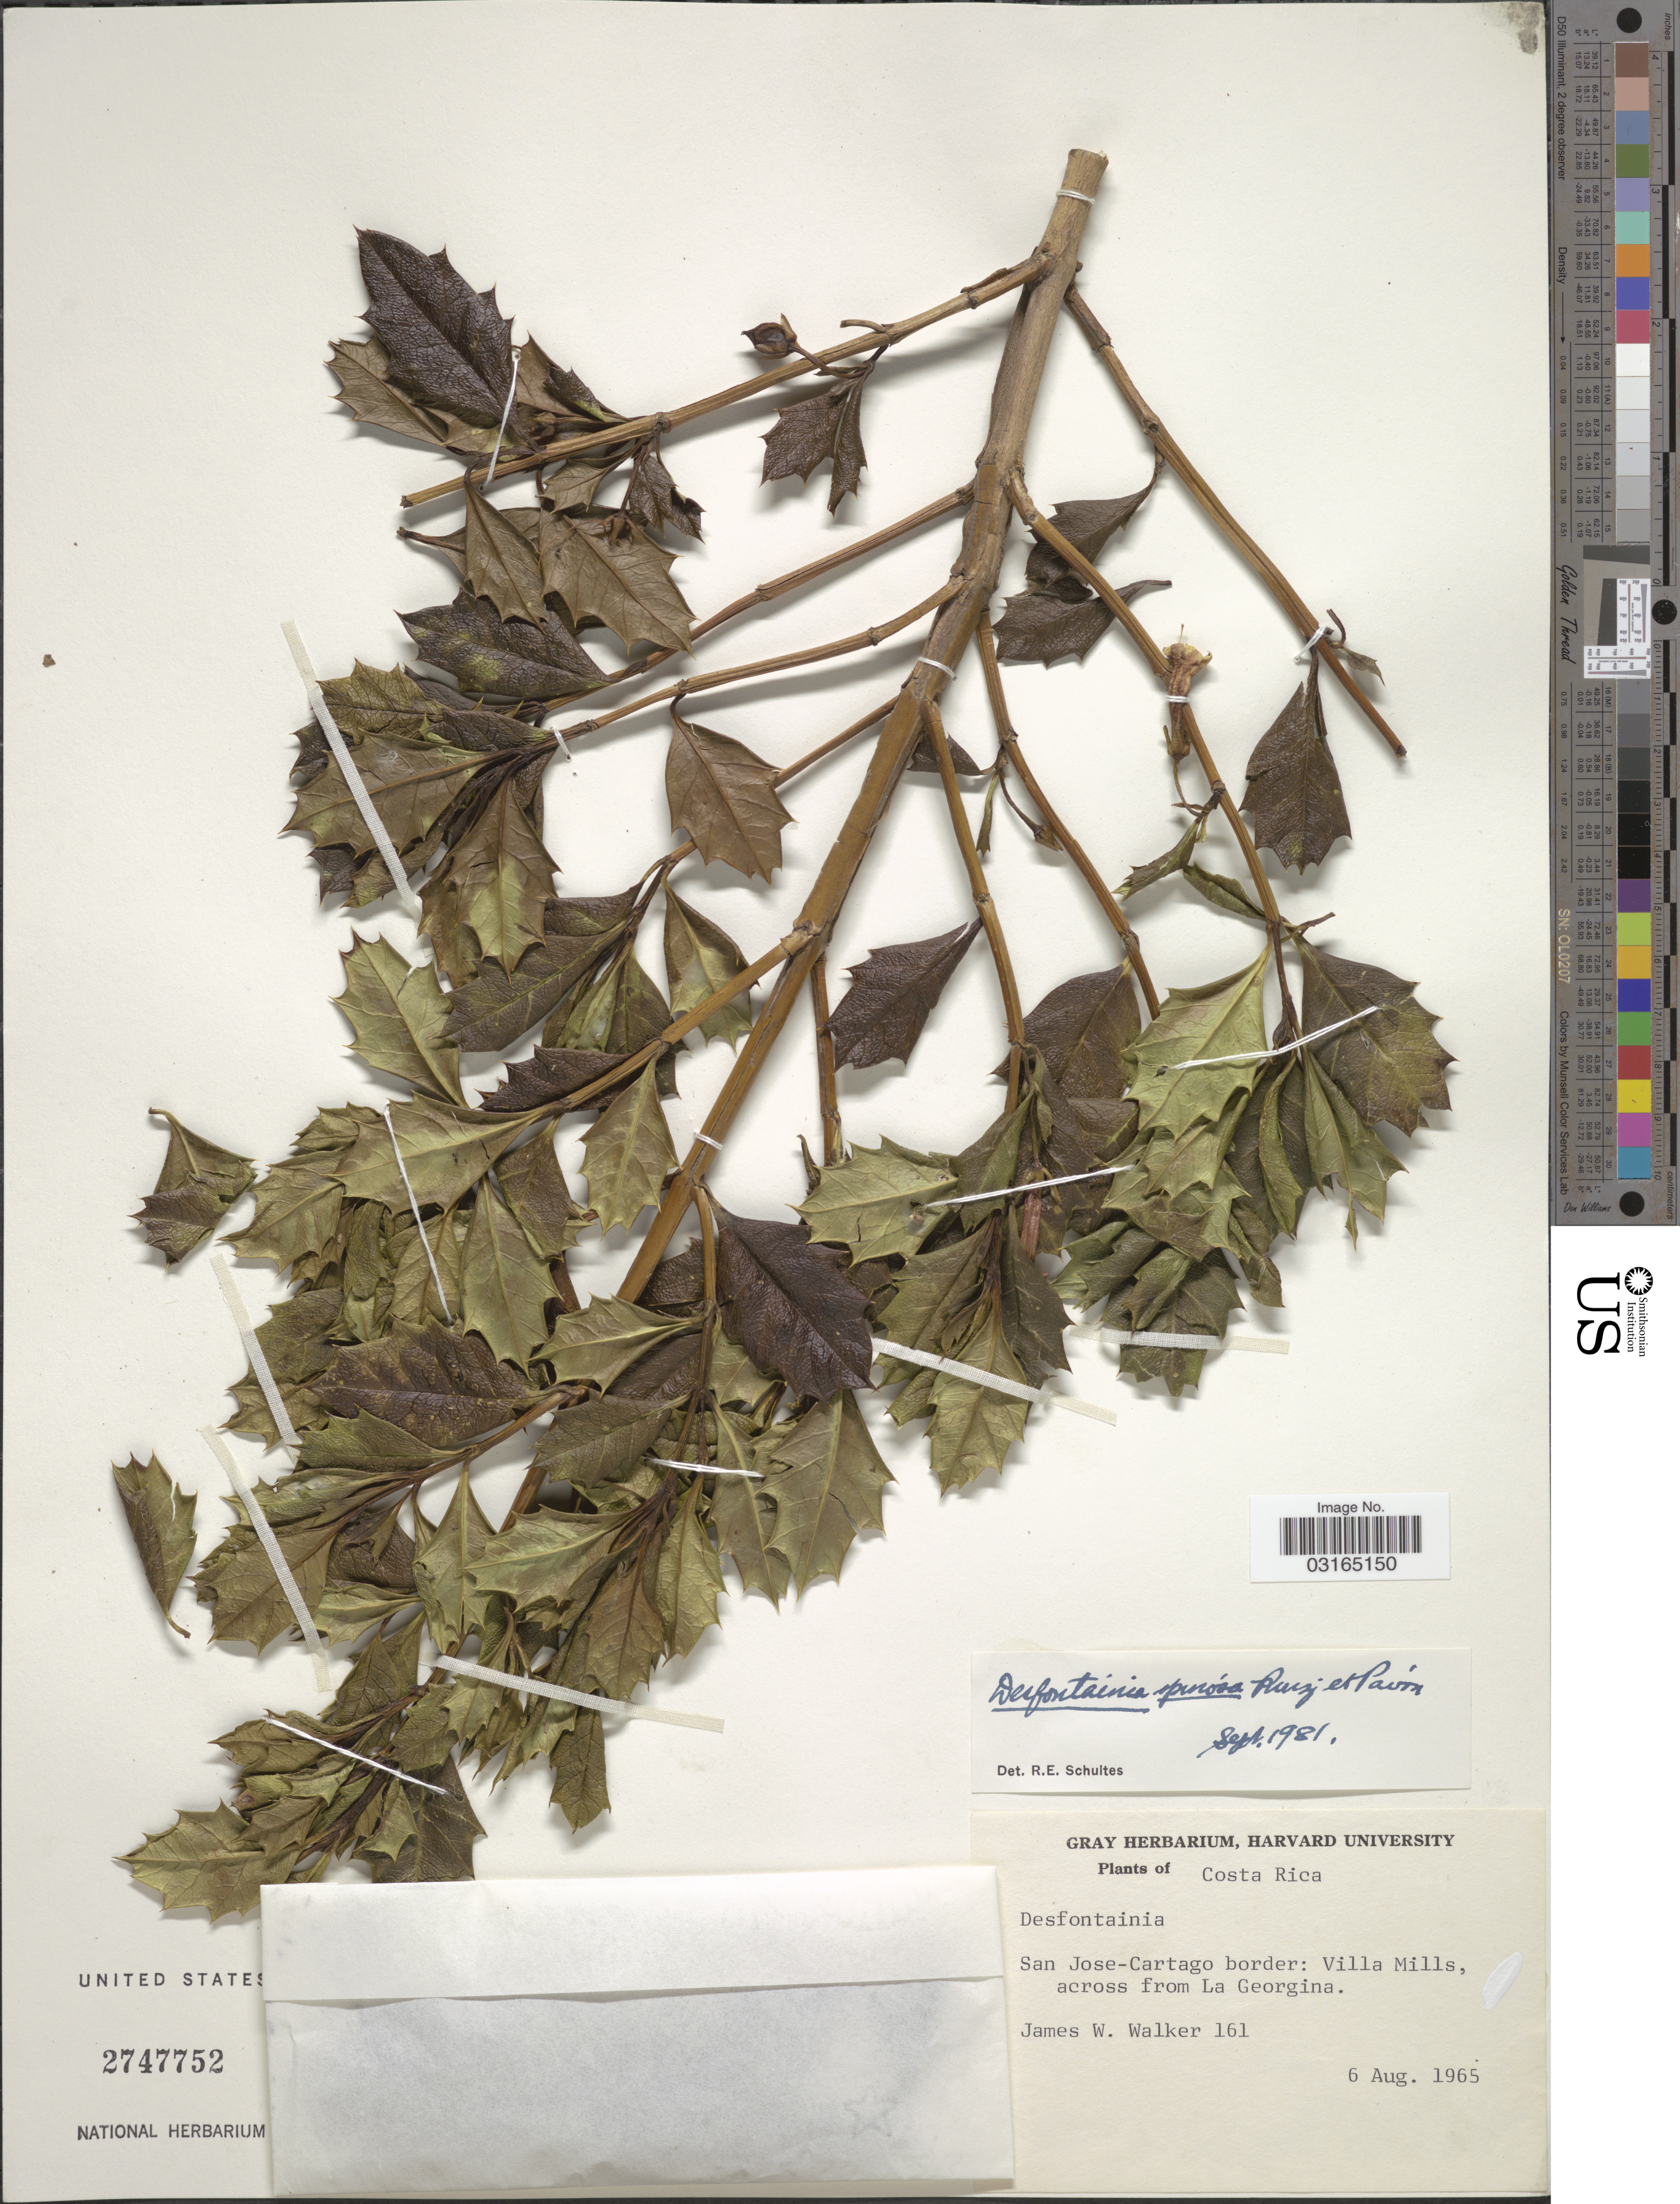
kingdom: Plantae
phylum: Tracheophyta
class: Magnoliopsida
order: Bruniales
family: Columelliaceae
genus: Desfontainia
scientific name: Desfontainia spinosa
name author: Ruiz & Pav.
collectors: J. W. Walker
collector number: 161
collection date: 1965-08-06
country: Costa Rica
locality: San Jose-Cartago border: Villa Mills, across from La Georgina.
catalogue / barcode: US 2747752